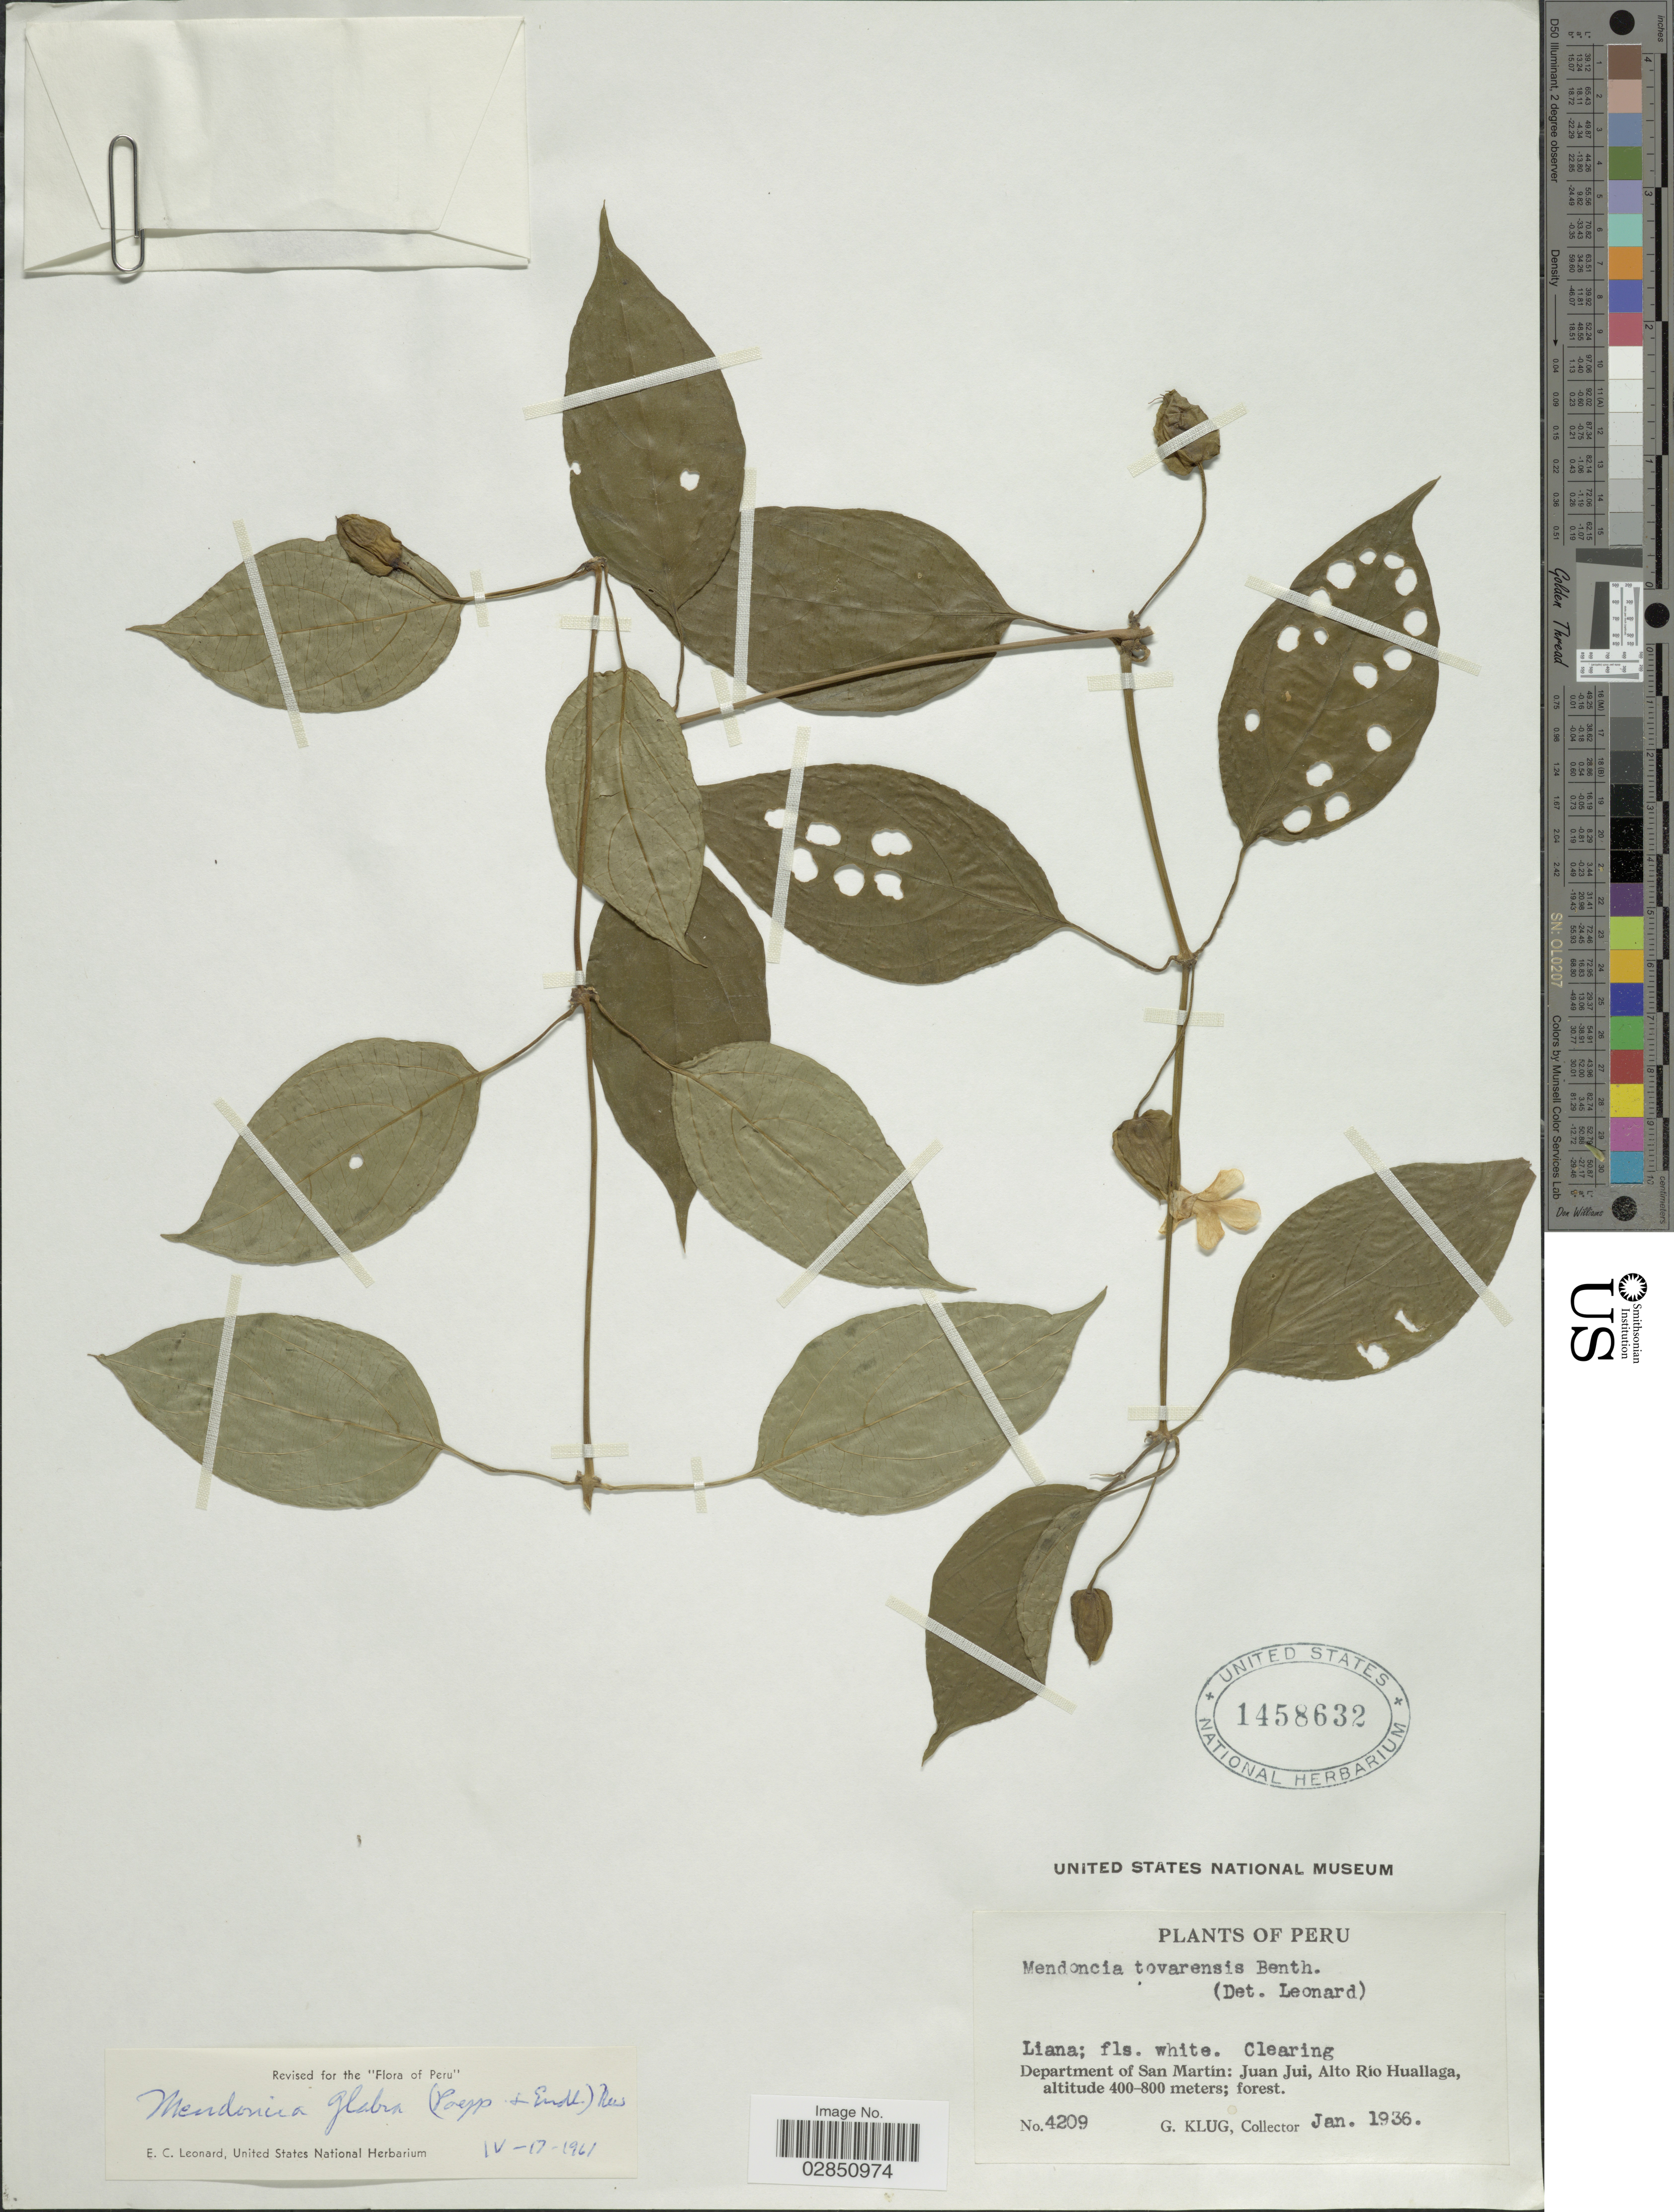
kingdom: Plantae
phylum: Tracheophyta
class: Magnoliopsida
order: Lamiales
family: Acanthaceae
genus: Mendoncia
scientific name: Mendoncia glabra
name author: (Poepp. & Endl.) Nees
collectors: G. Klug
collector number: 4209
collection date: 1936-01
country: Peru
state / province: San Martín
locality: Department of San Martin, Juan Jui, Alto Río Huallaga.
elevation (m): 400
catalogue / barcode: US 1458632